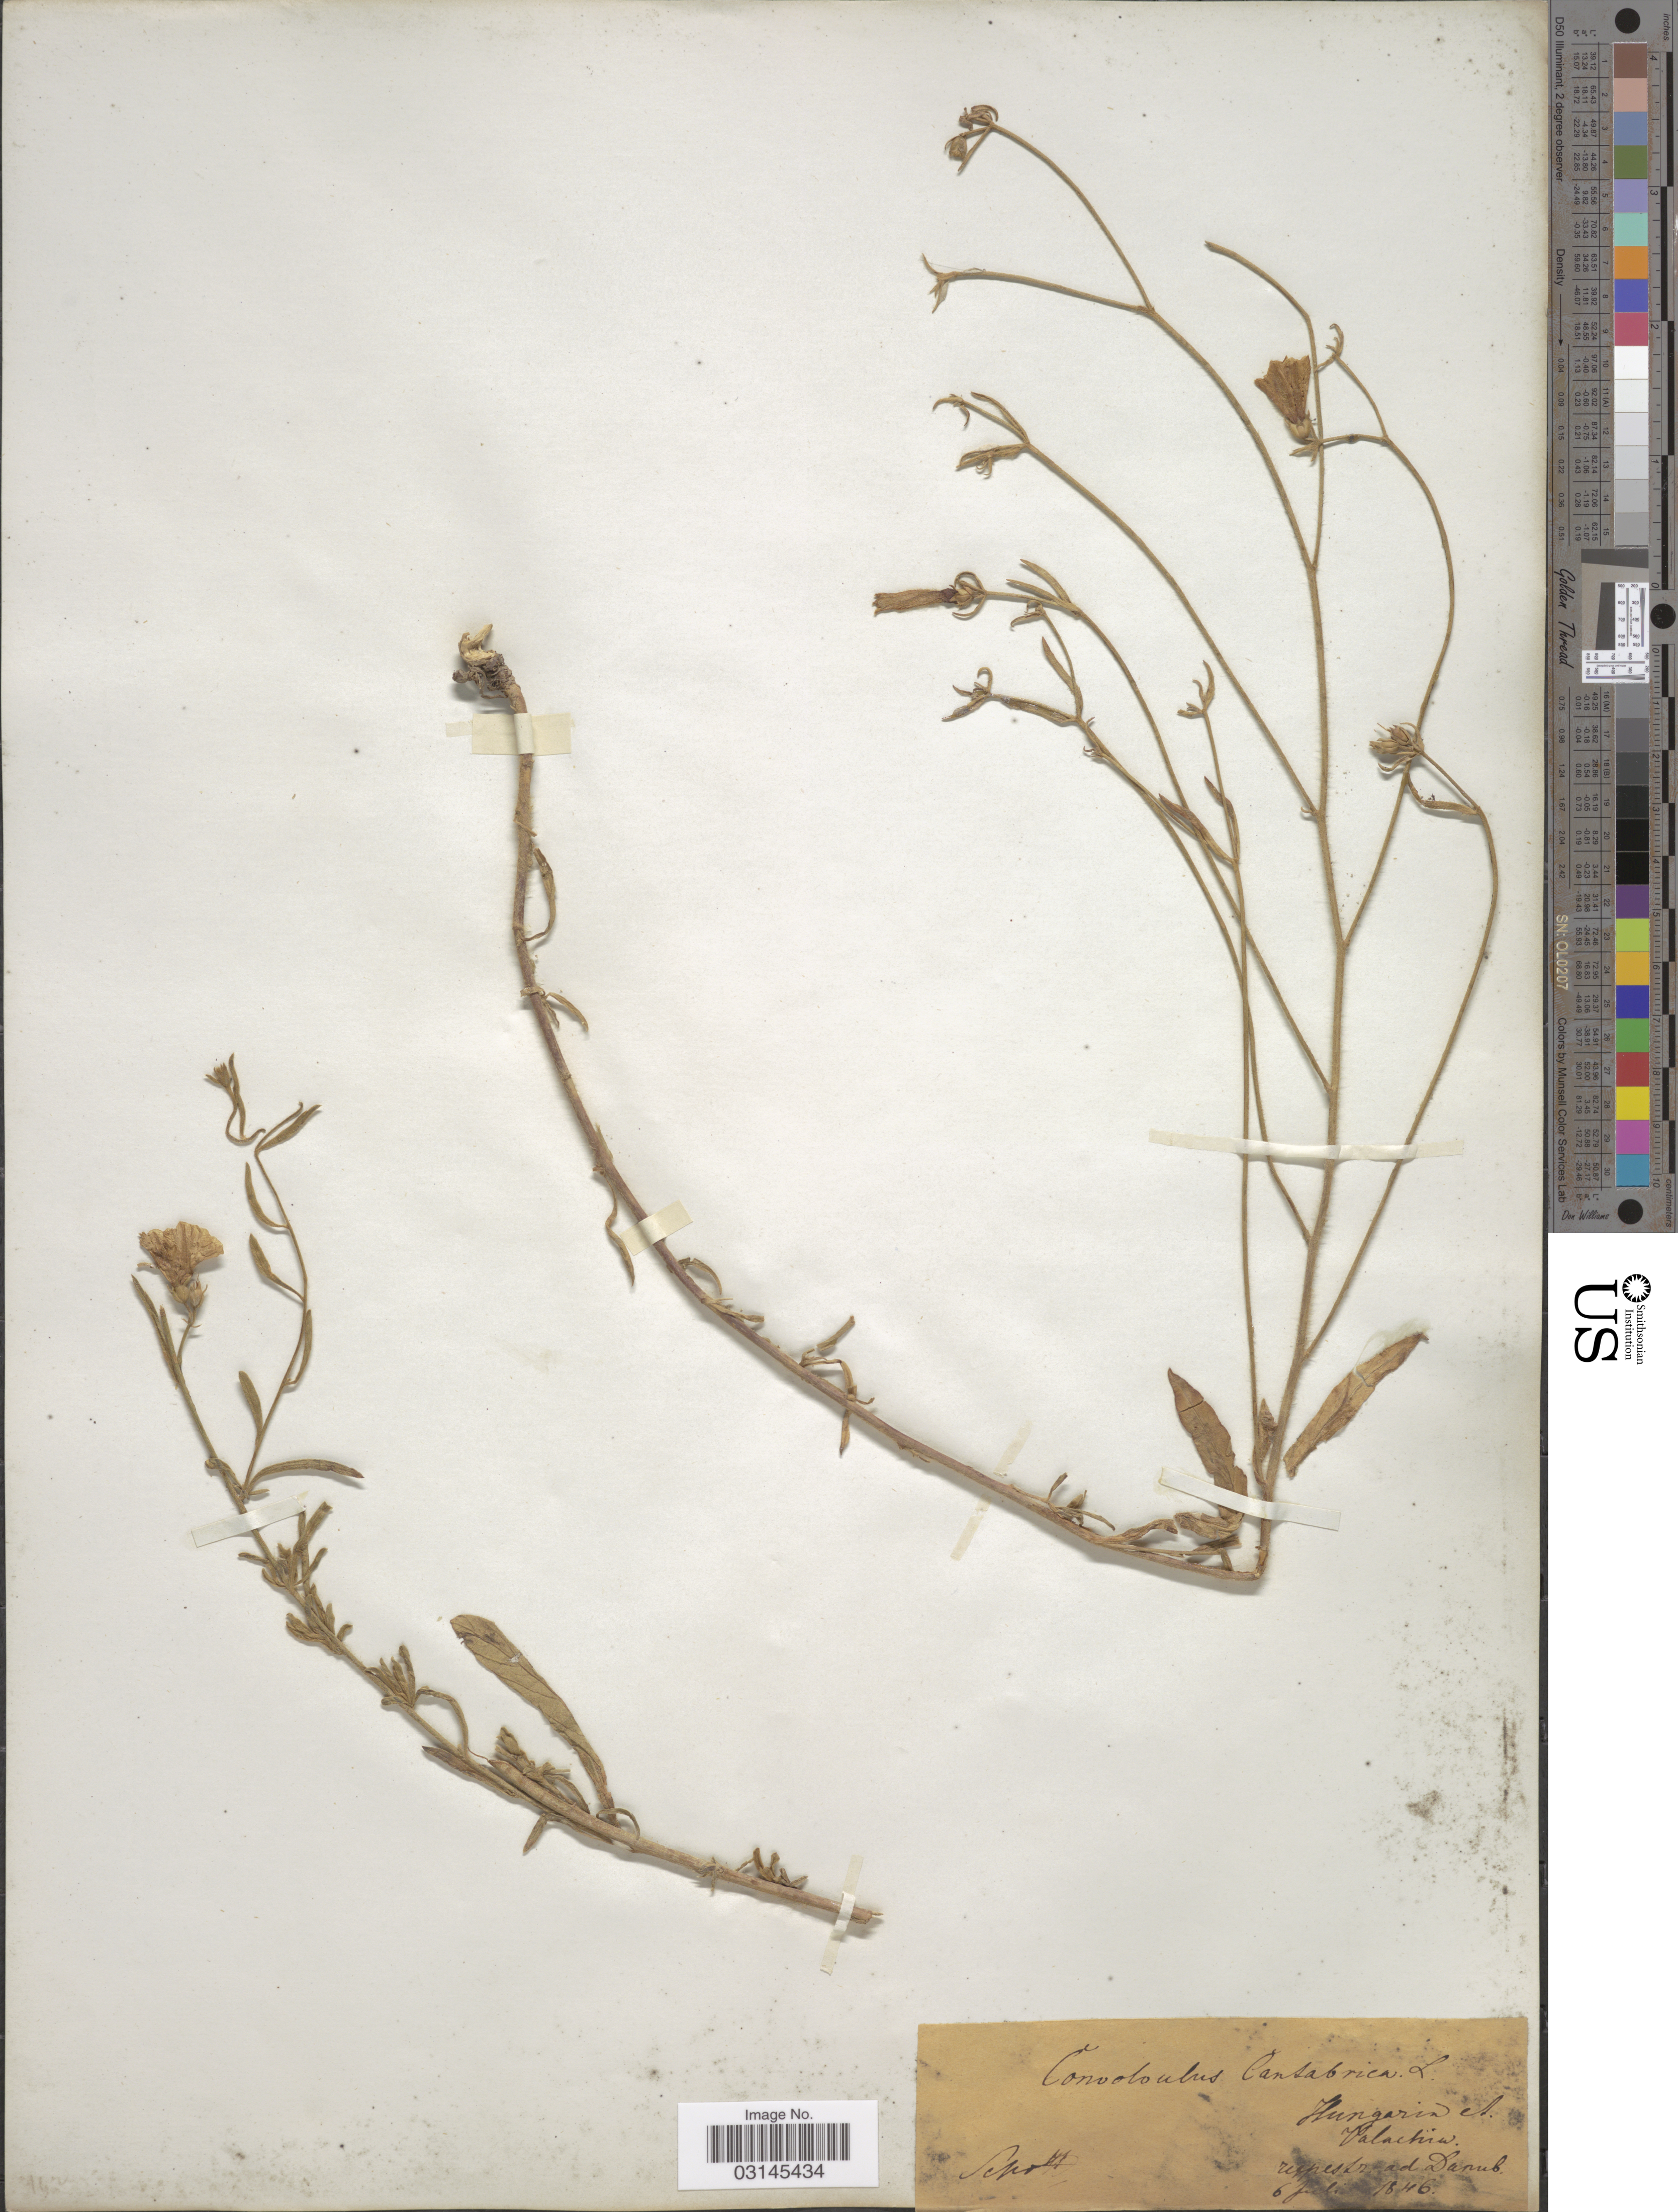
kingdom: Plantae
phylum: Tracheophyta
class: Magnoliopsida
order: Solanales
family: Convolvulaceae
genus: Convolvulus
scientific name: Convolvulus cantabrica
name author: L.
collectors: Schott, --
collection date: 1846-07-06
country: Hungary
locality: Hungaria et Valachia rupestr. ad Danub.